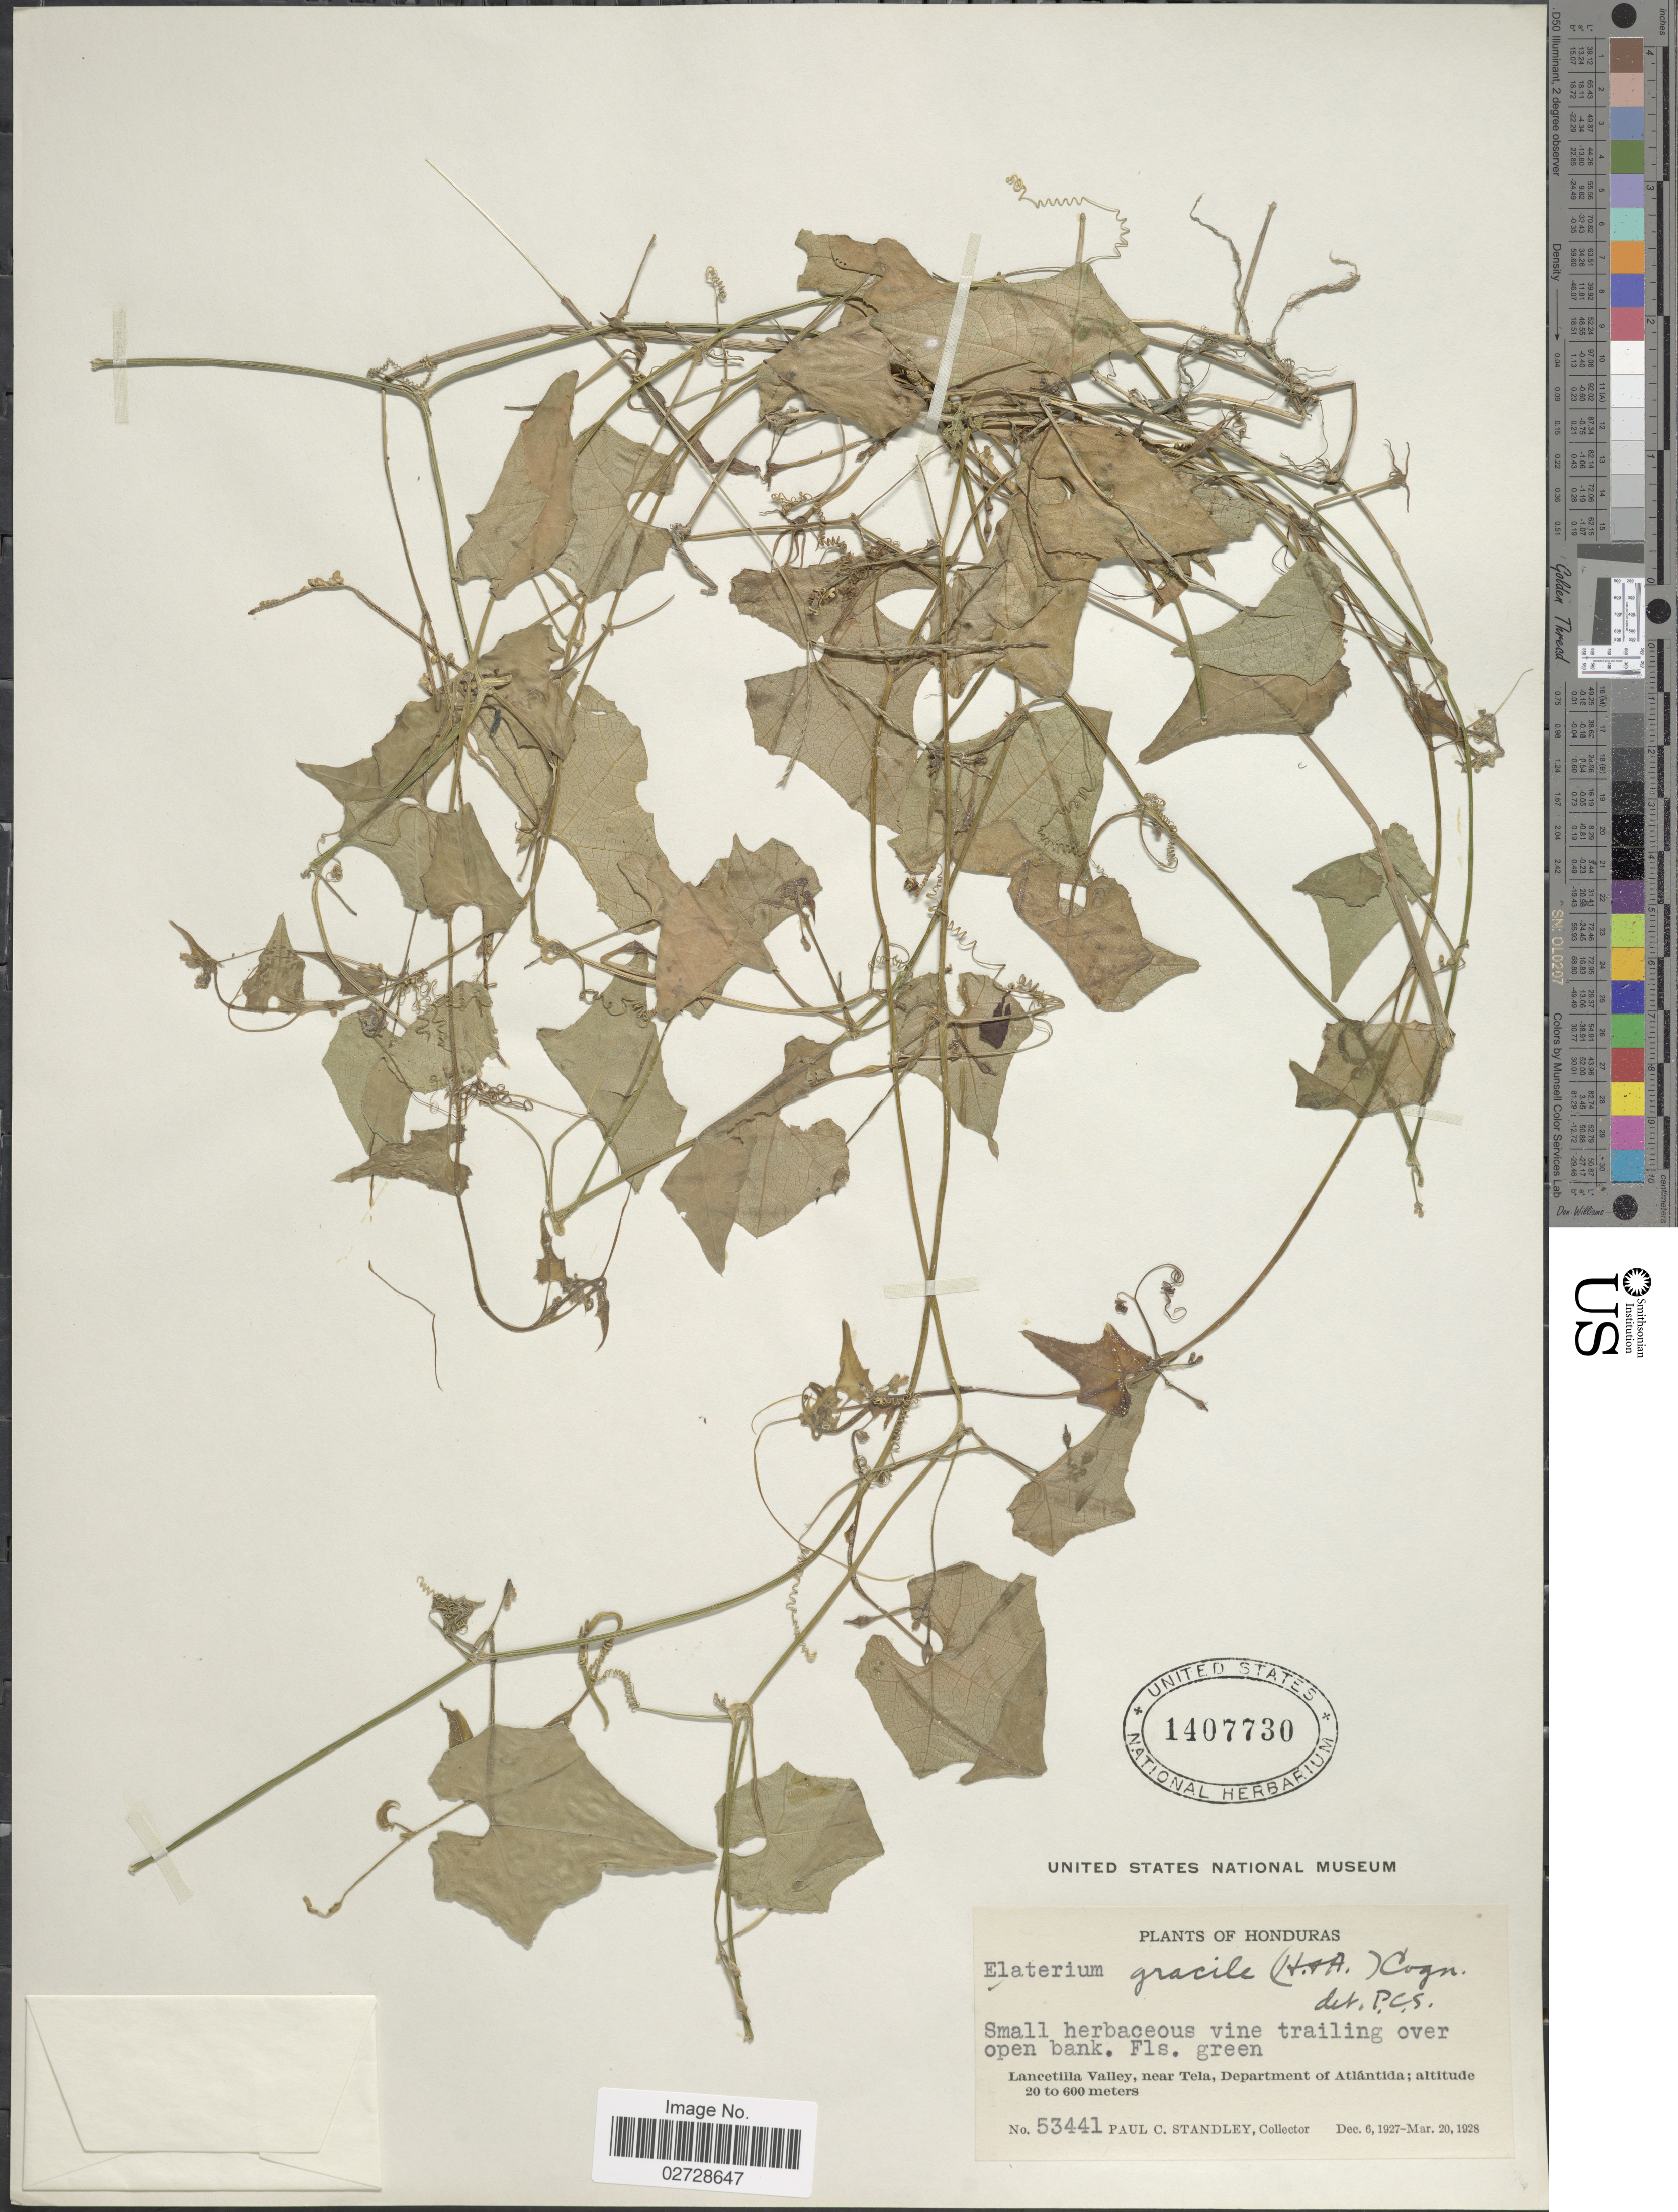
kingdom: Plantae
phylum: Tracheophyta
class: Magnoliopsida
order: Cucurbitales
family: Cucurbitaceae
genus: Cyclanthera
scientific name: Cyclanthera carthagenensis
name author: (Jacq.) H. Schaef. & S.S. Renner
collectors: P. C. Standley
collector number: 53441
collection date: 1927-12-06/1928-03-20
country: Honduras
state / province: Atlántida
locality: Lancetilla Valley, near Tela.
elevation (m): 20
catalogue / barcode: US 1407730